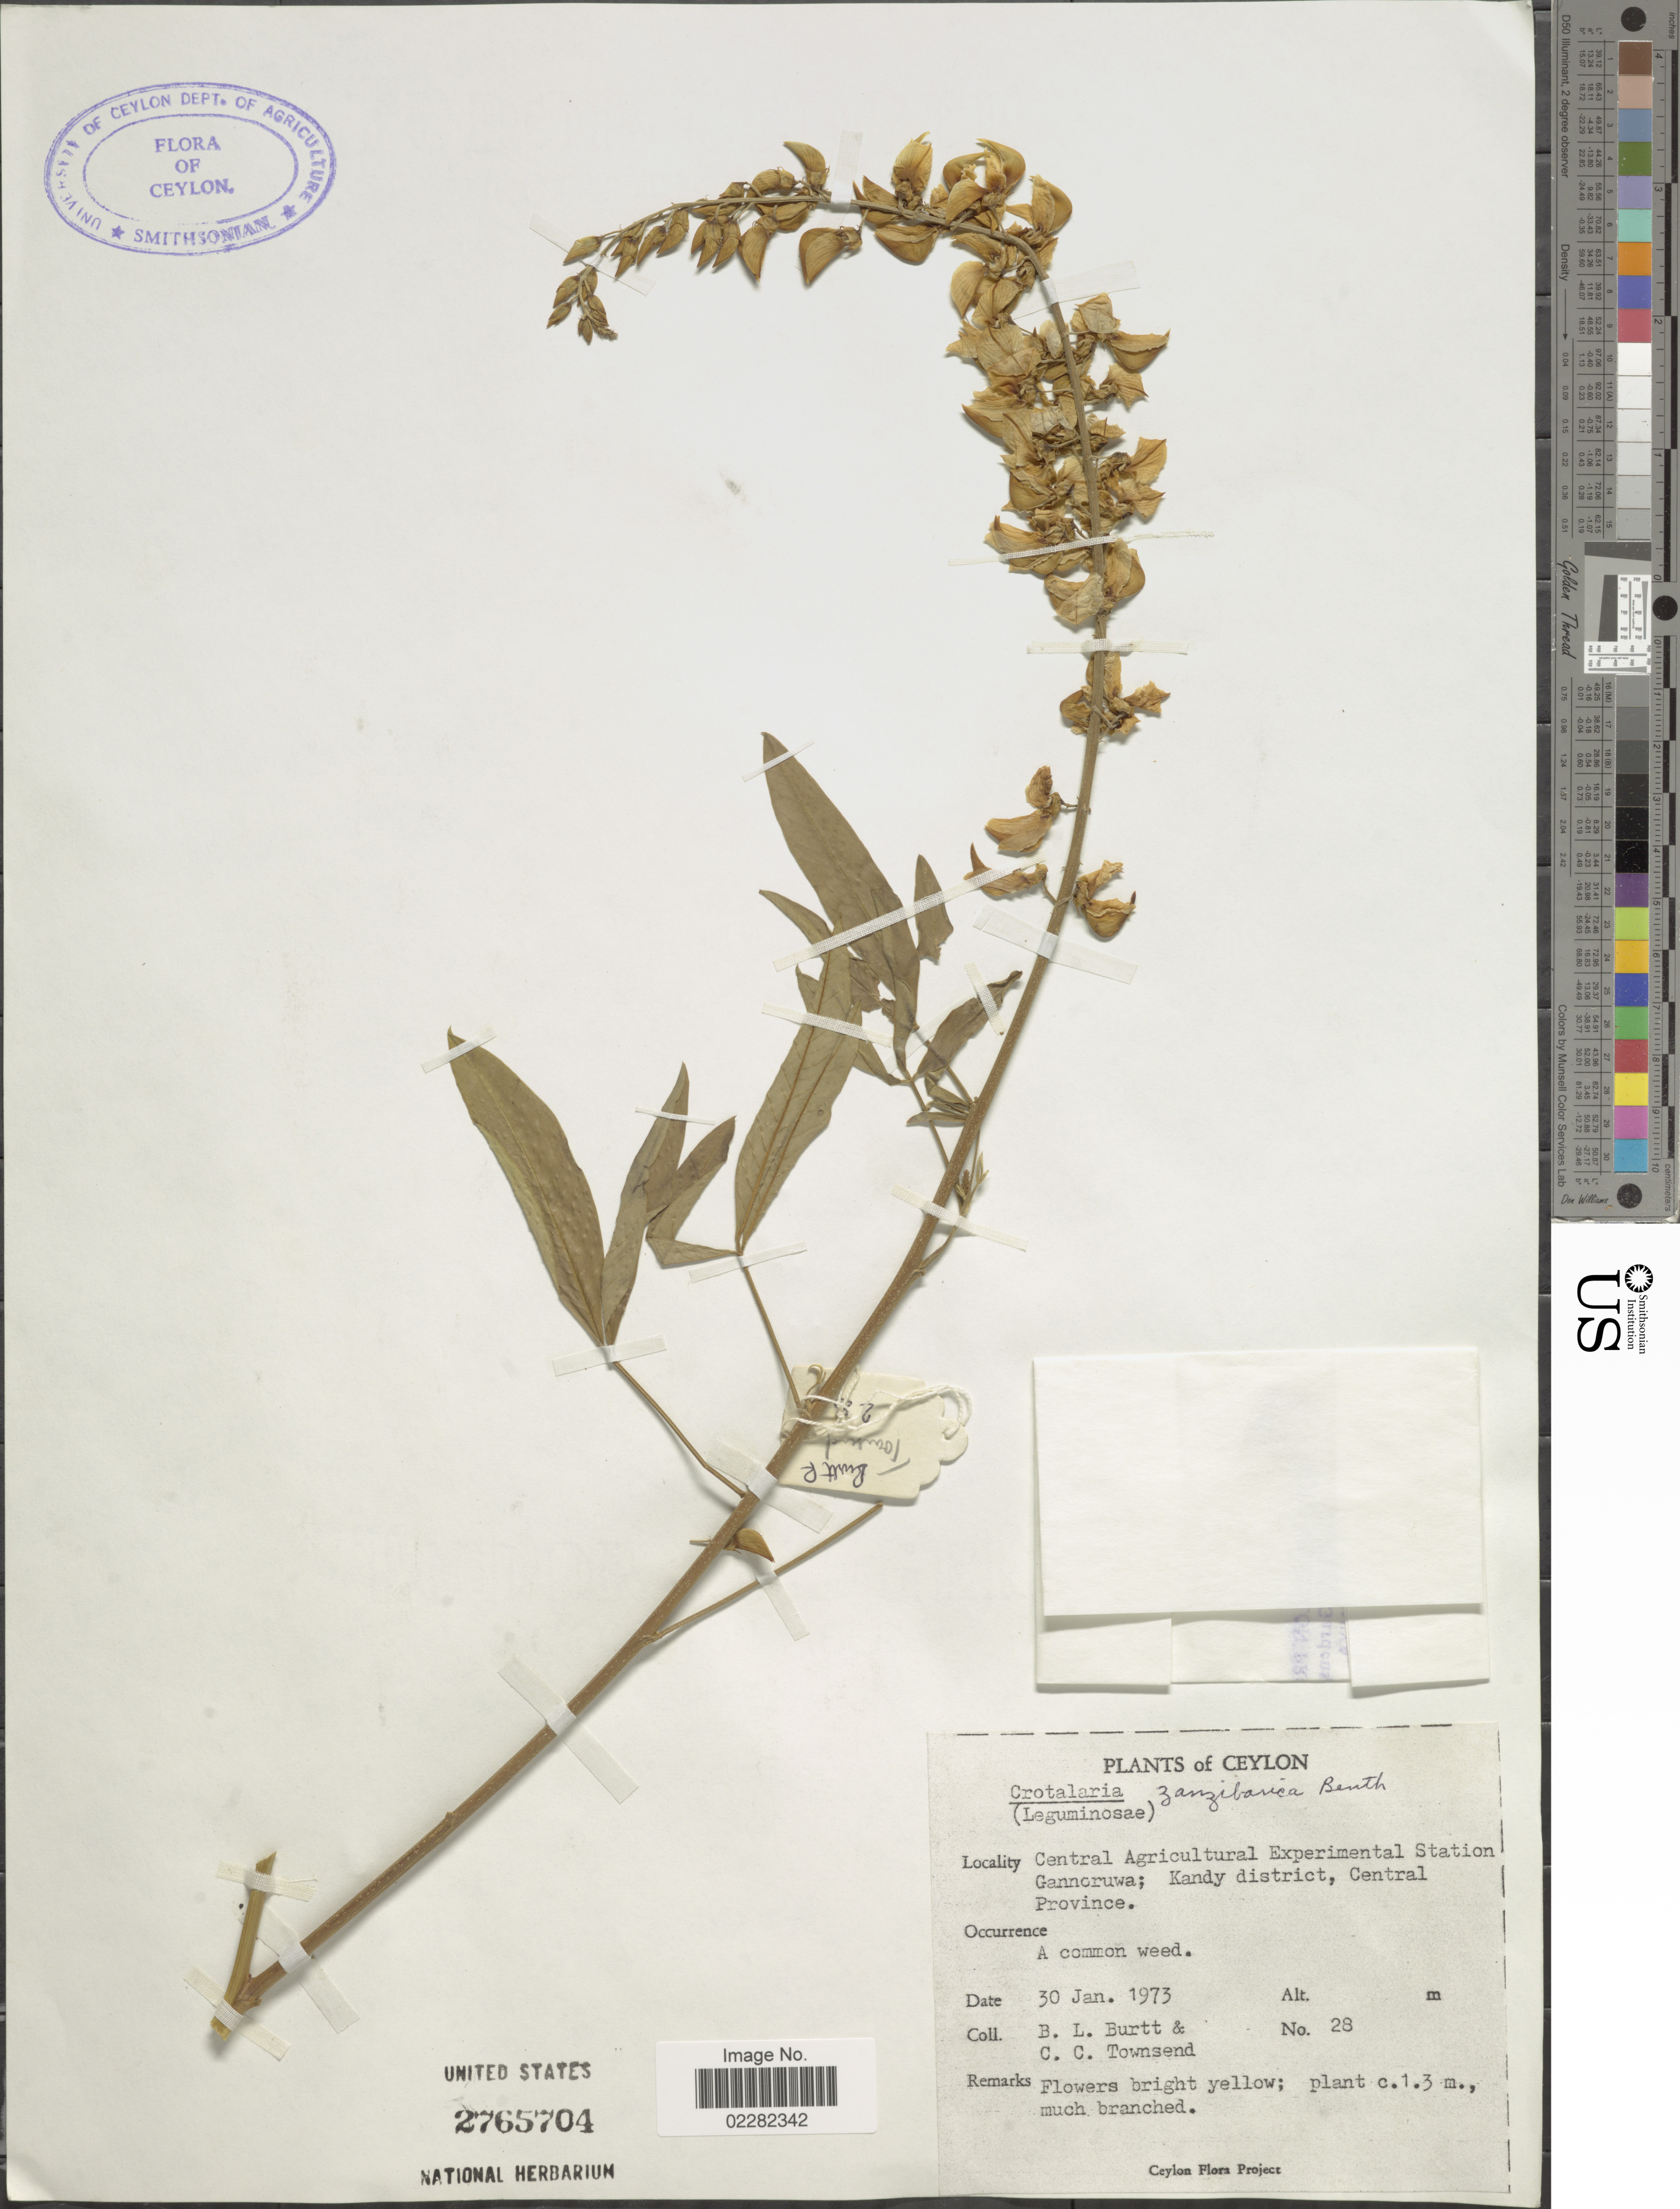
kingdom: Plantae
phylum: Tracheophyta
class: Magnoliopsida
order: Fabales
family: Fabaceae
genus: Crotalaria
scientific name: Crotalaria zanzibarica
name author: Benth.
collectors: B. L. Burtt & C. C. Townsend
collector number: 28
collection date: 1973-01-30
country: Sri Lanka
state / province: Central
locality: Ceylon. Central Agricultural Experimental Station, Ganoruwa, Kandy District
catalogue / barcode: US 2765704